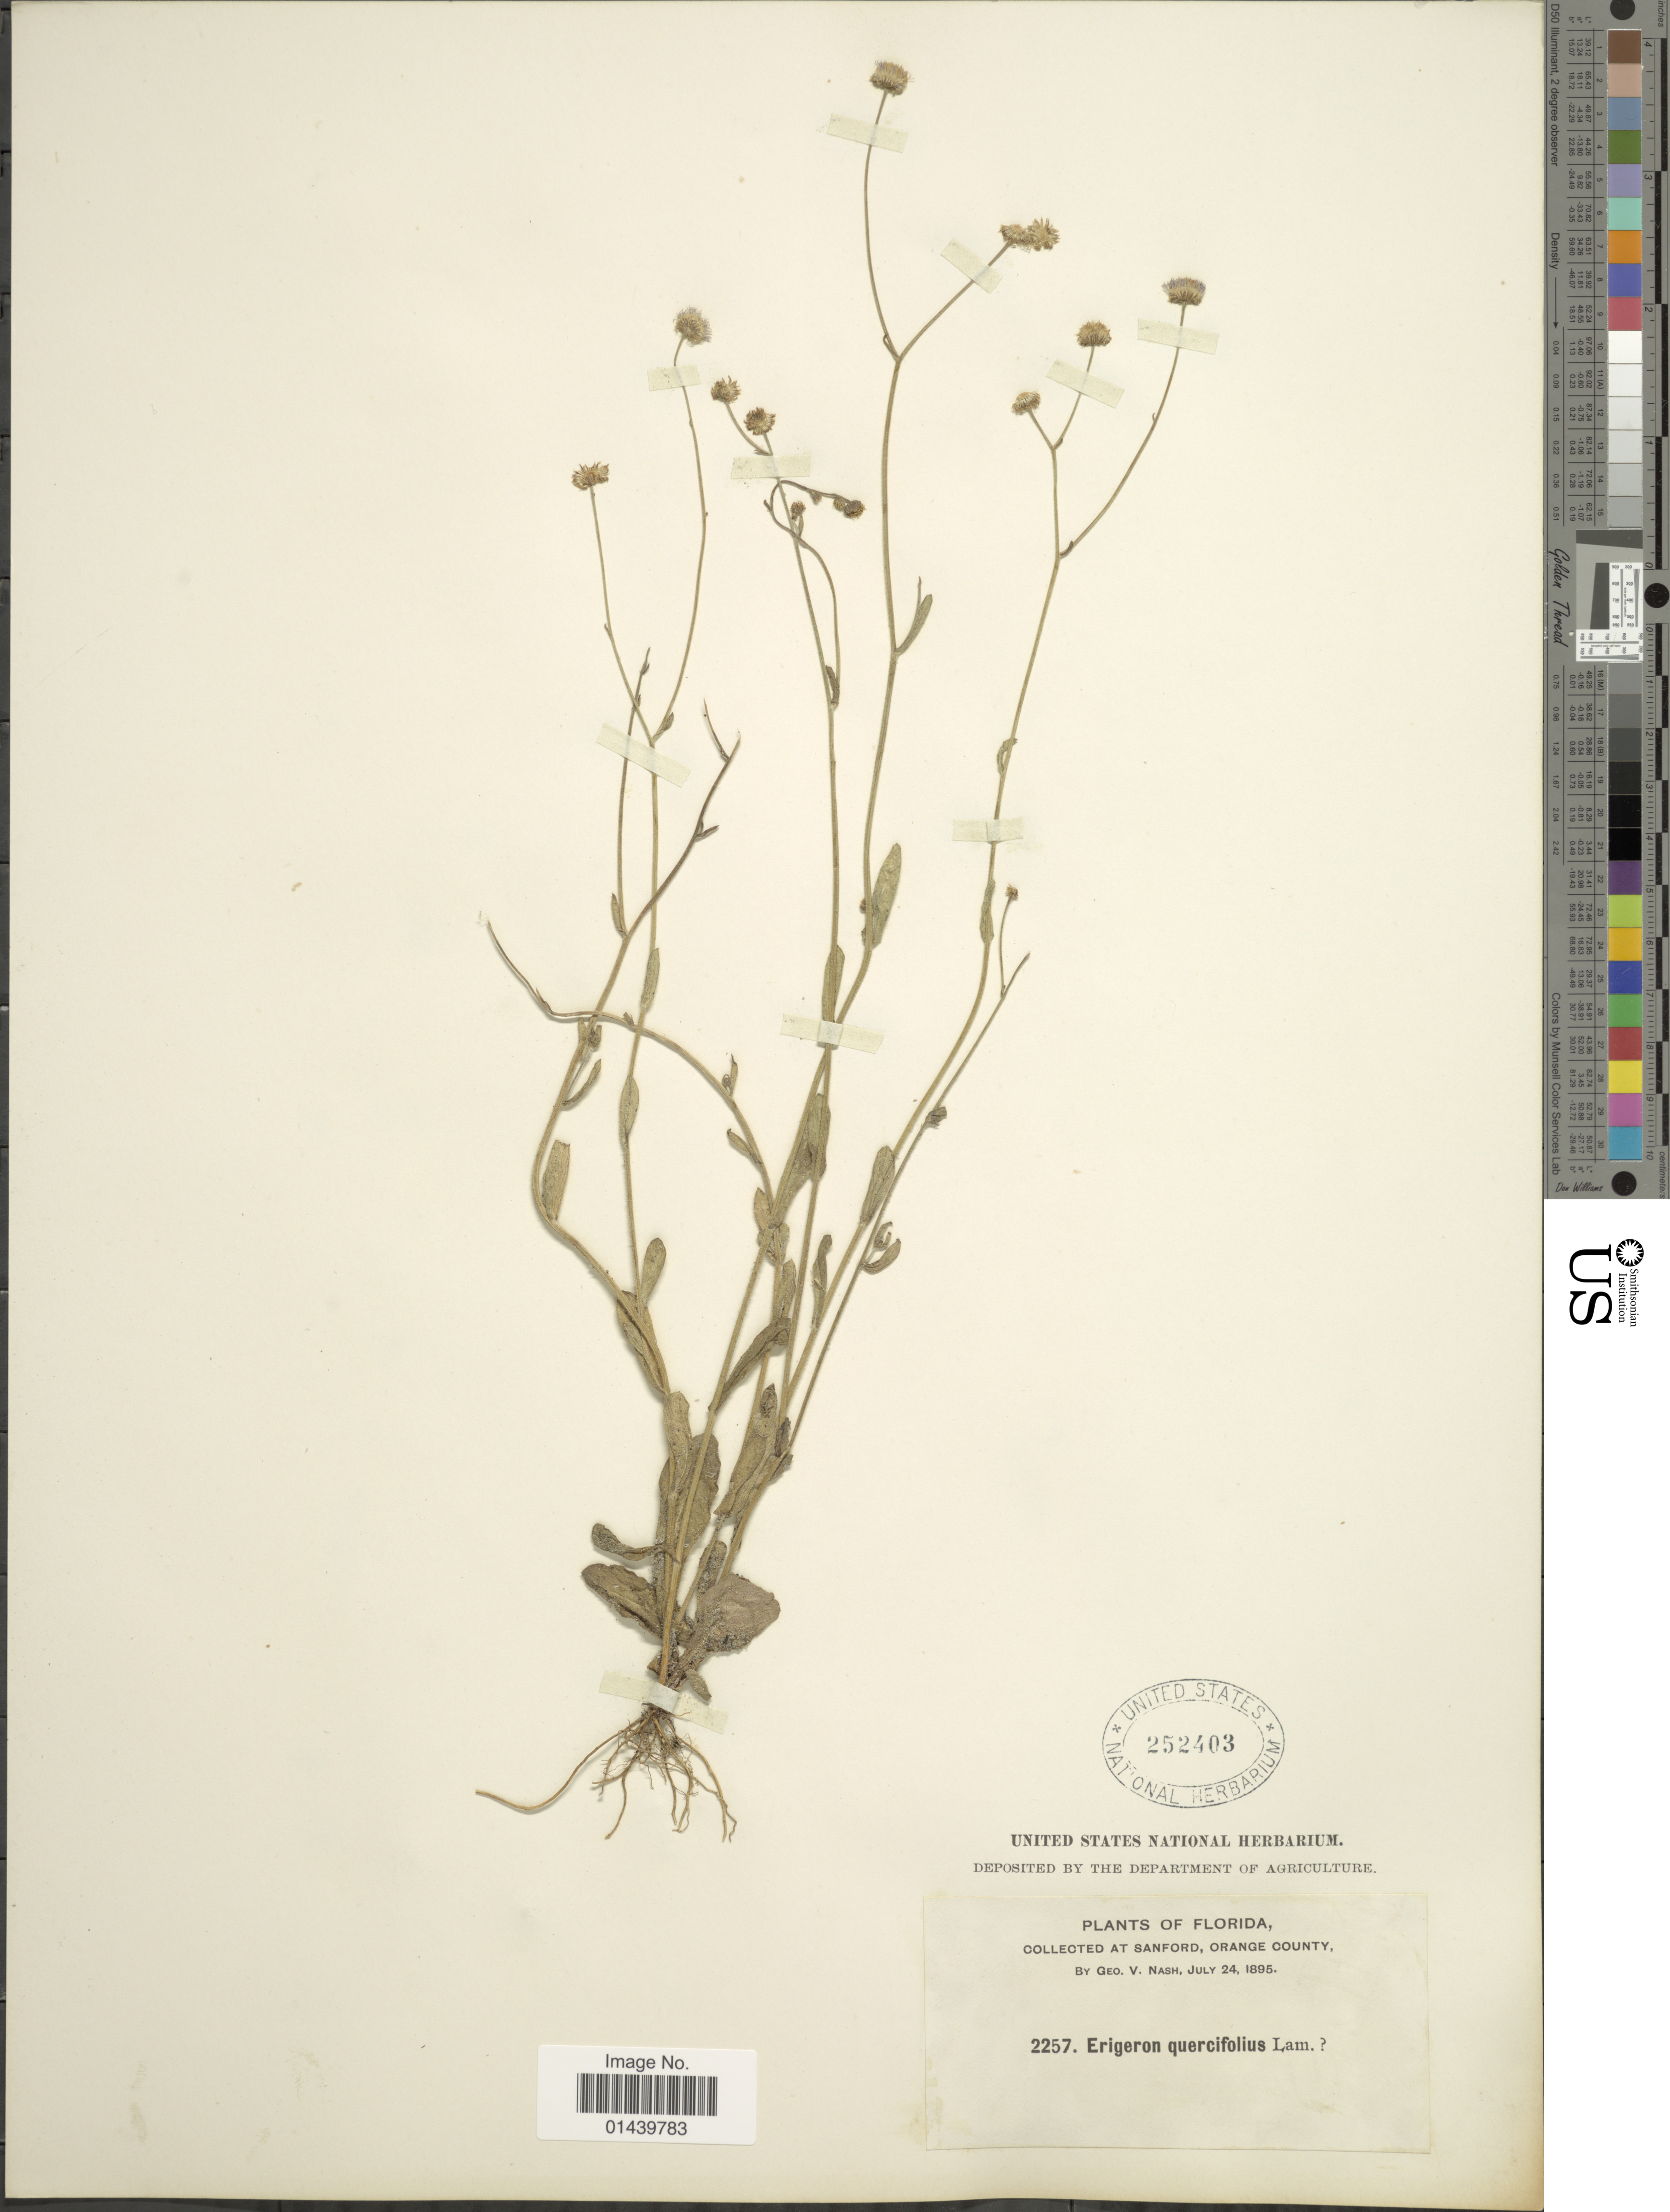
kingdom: Plantae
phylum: Tracheophyta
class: Magnoliopsida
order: Asterales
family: Asteraceae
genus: Erigeron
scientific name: Erigeron quercifolius Lam.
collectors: G. V. Nash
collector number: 2257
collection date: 1895-07-24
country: United States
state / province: Florida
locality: At Sanford, Orange County.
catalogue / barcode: US 252403